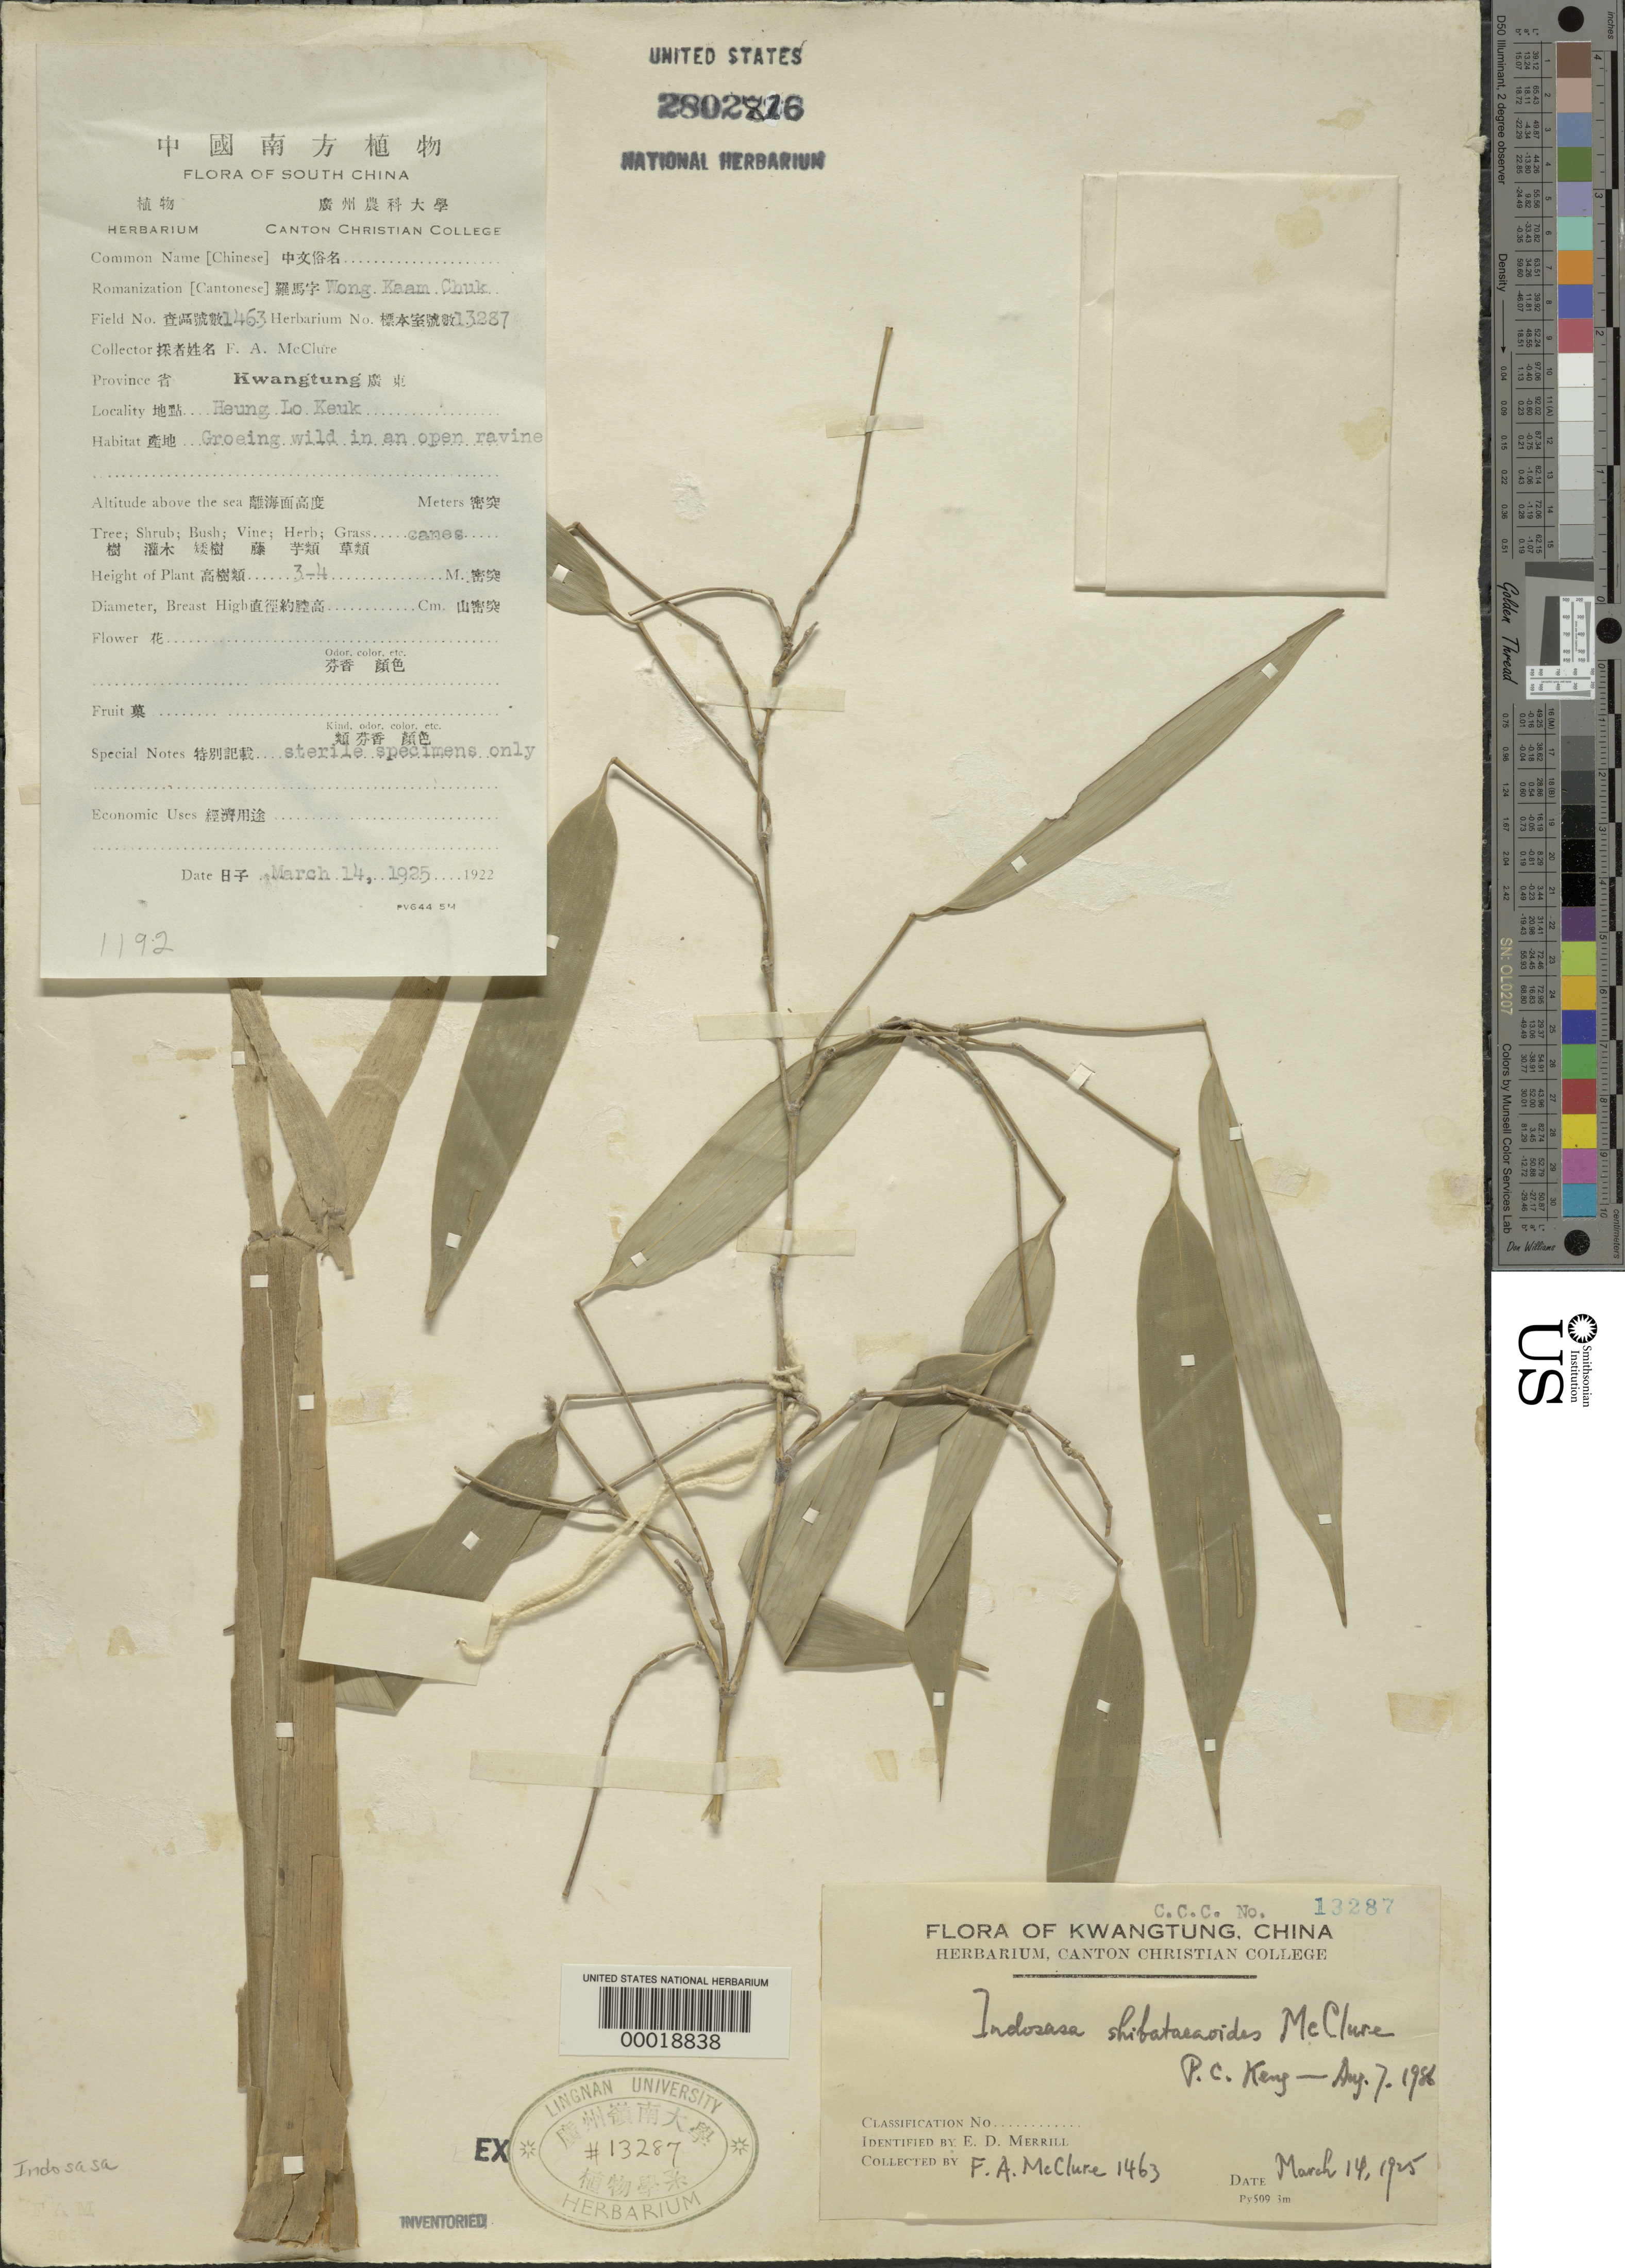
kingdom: Plantae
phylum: Tracheophyta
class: Liliopsida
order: Poales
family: Poaceae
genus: Indosasa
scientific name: Indosasa shibataeoides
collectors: F. A. McClure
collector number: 1463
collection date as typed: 14 Mar 1925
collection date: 1925-03-14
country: China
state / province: Guangdong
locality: Heung lo keuk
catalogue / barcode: US 2802816